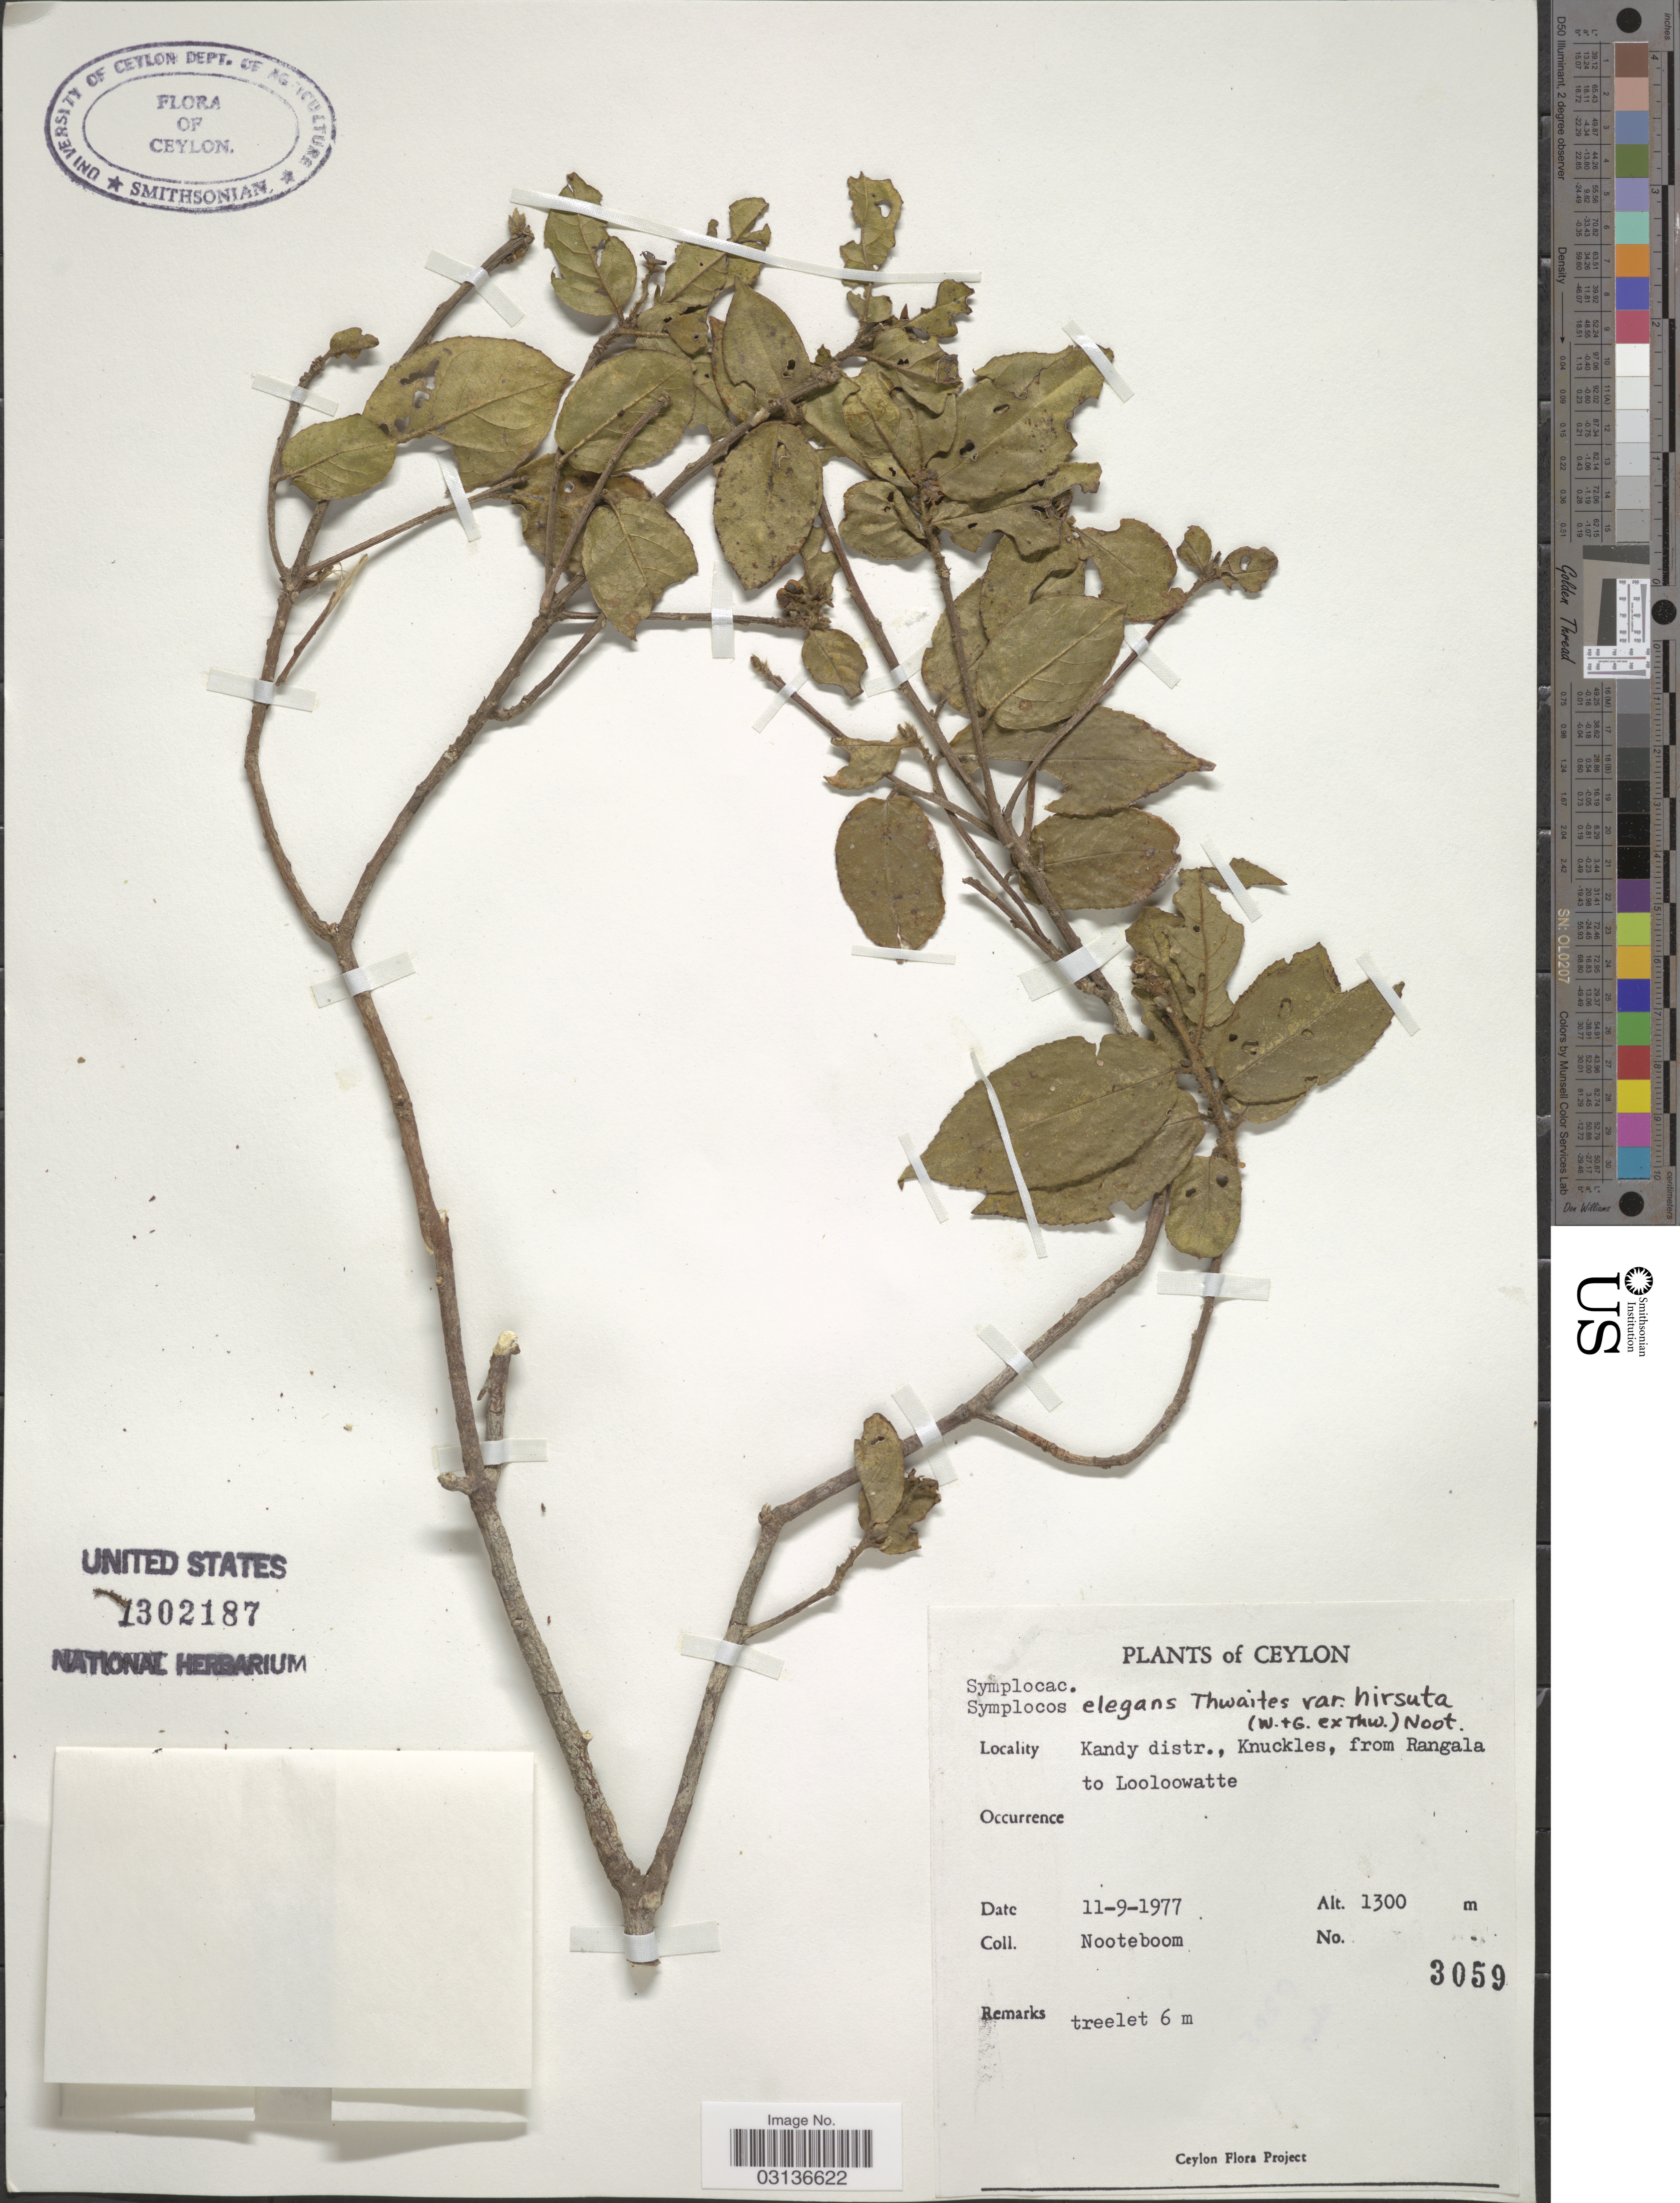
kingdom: Plantae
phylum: Tracheophyta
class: Magnoliopsida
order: Ericales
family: Symplocaceae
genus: Symplocos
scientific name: Symplocos elegans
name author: Thwaites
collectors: Nooteboom, --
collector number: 3059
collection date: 1977-09-11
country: Sri Lanka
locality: Ceylon. Kandy distr., Knuckles, from Rangala to Looloowatte.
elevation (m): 1300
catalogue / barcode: US 1302187